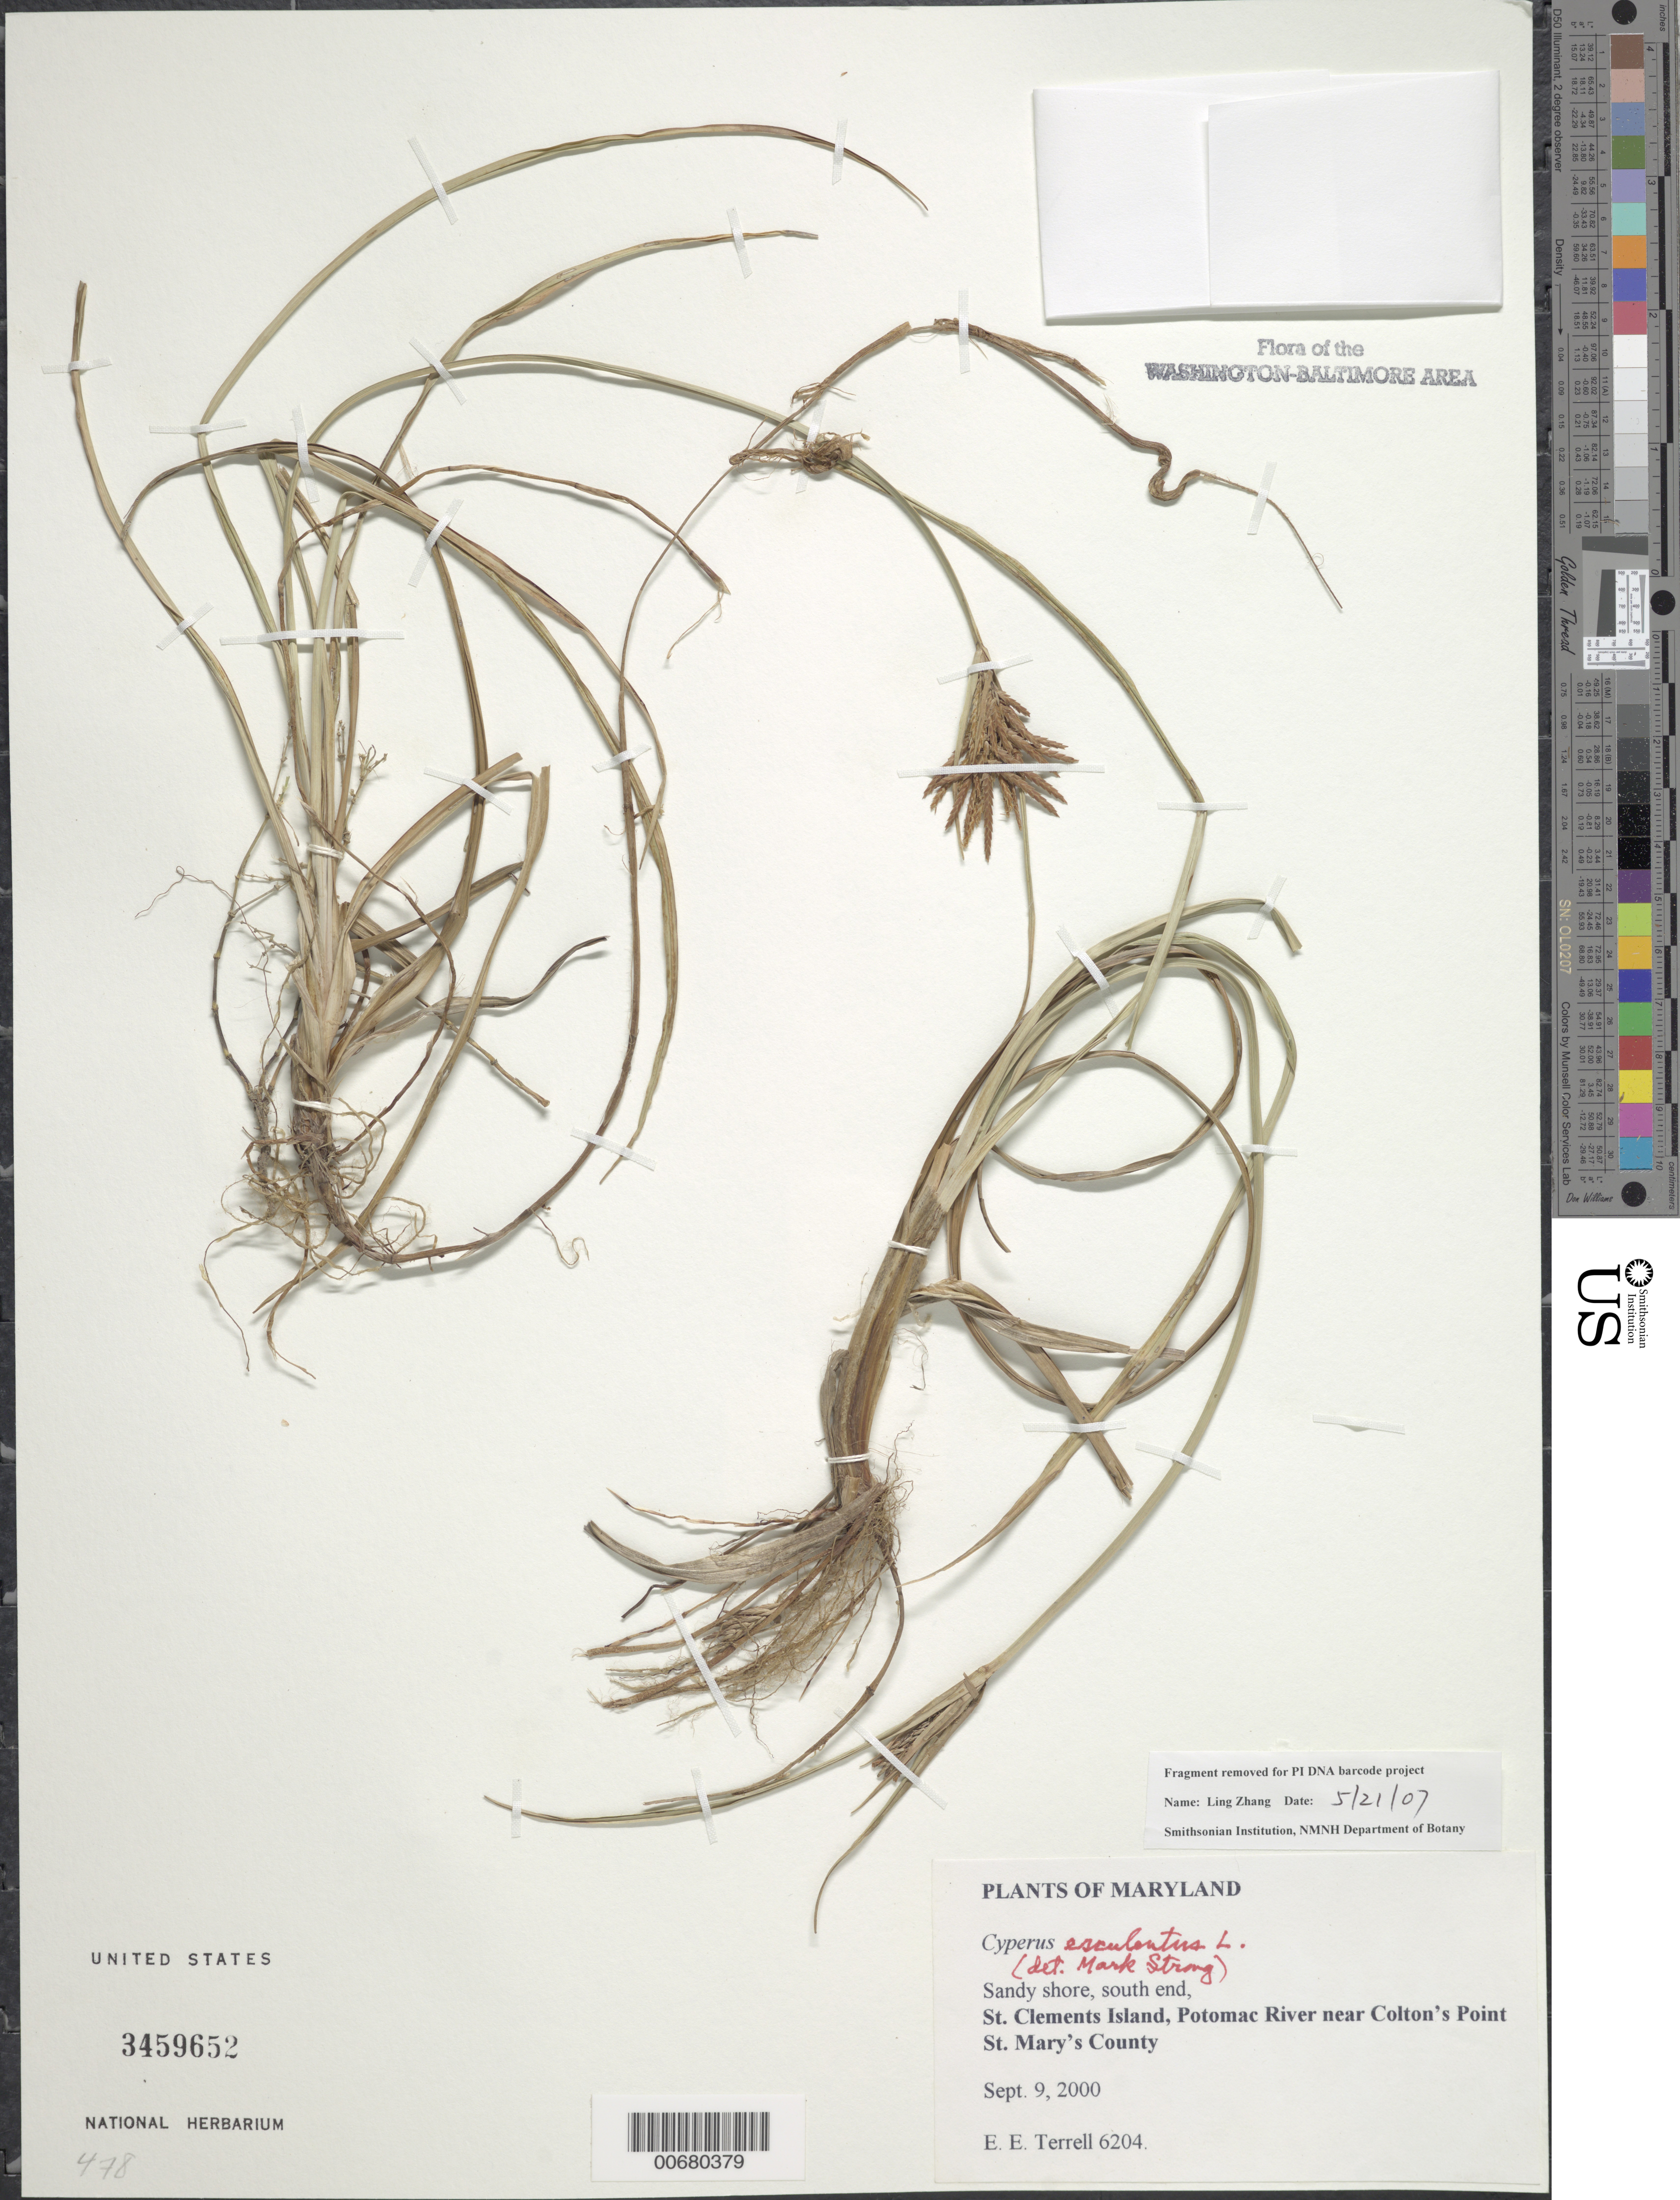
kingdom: Plantae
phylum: Tracheophyta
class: Liliopsida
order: Poales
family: Cyperaceae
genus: Cyperus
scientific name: Cyperus esculentus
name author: L.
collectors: E. E. Terrell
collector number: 6204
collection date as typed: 09 Sep 2000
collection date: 2000-09-09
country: United States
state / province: Maryland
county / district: St. Mary's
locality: South end, St. Clements Island, Potomac River, near Colton's Point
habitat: Sandy shore.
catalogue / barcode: US 3459652